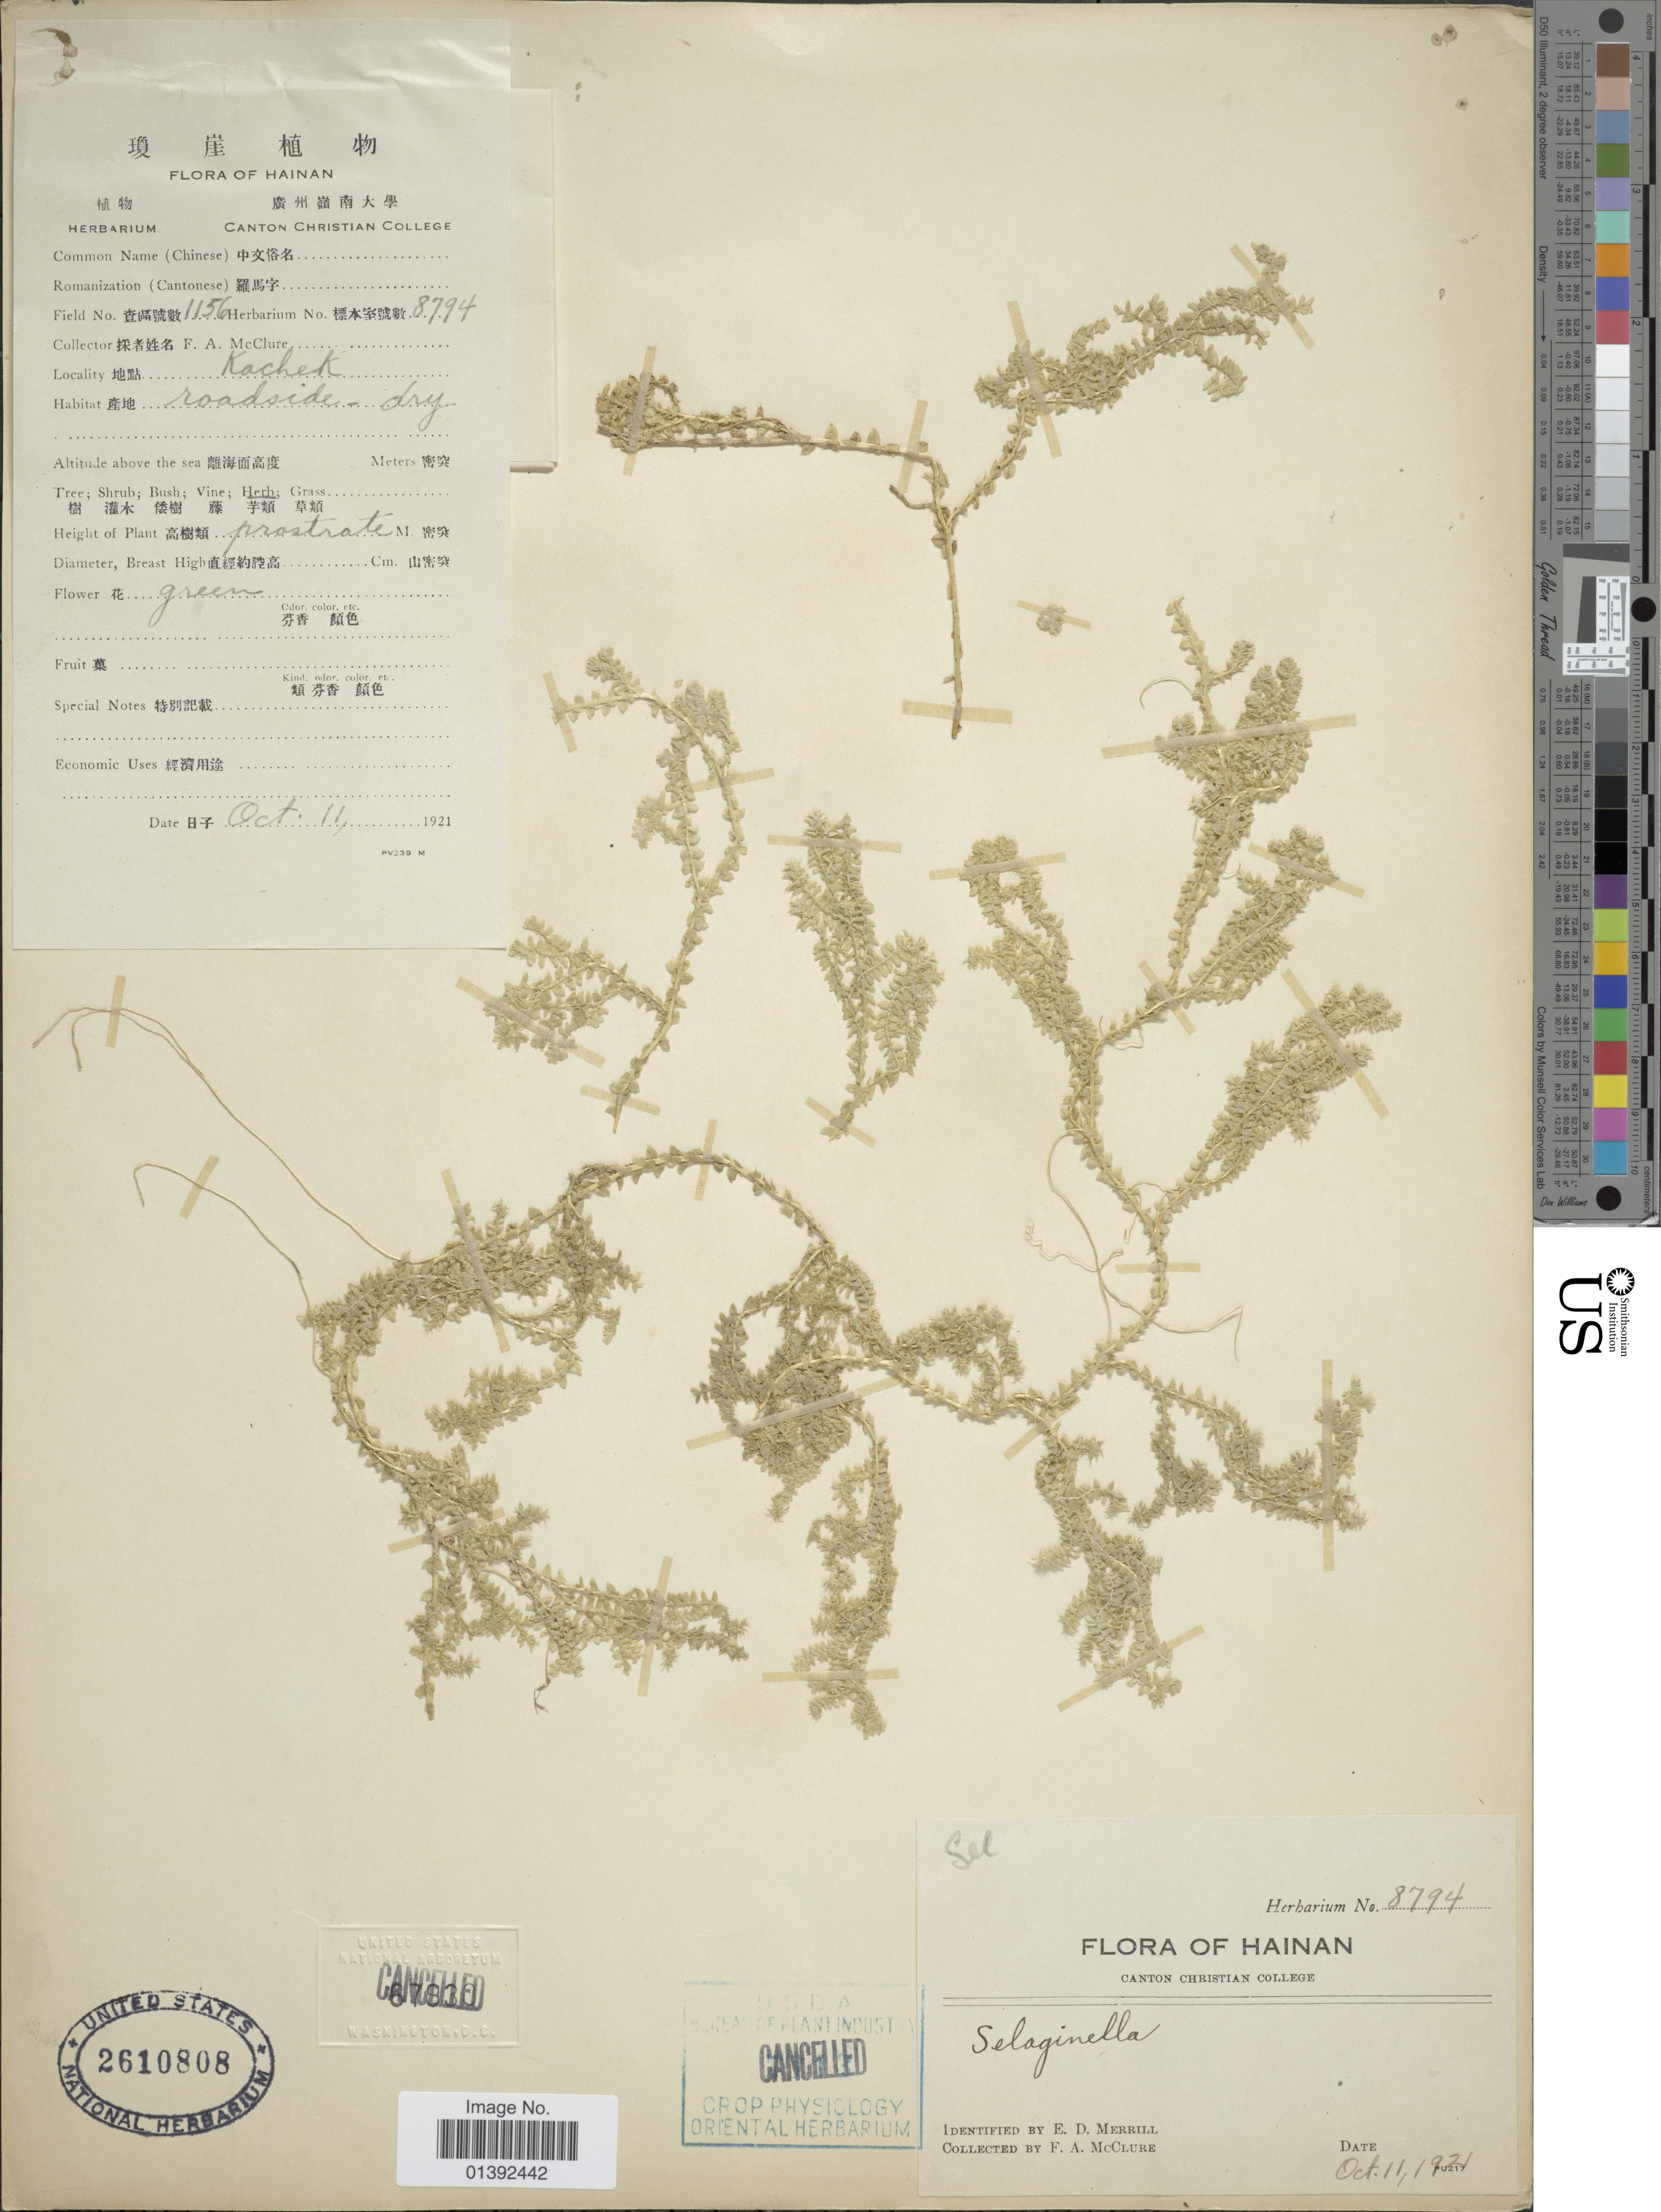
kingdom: Plantae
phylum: Tracheophyta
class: Lycopodiopsida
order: Selaginellales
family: Selaginellaceae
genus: Selaginella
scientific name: Selaginella sp.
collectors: F. A. McClure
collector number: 1156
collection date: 1921-10-11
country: China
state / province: Hainan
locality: Kachek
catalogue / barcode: US 2610808